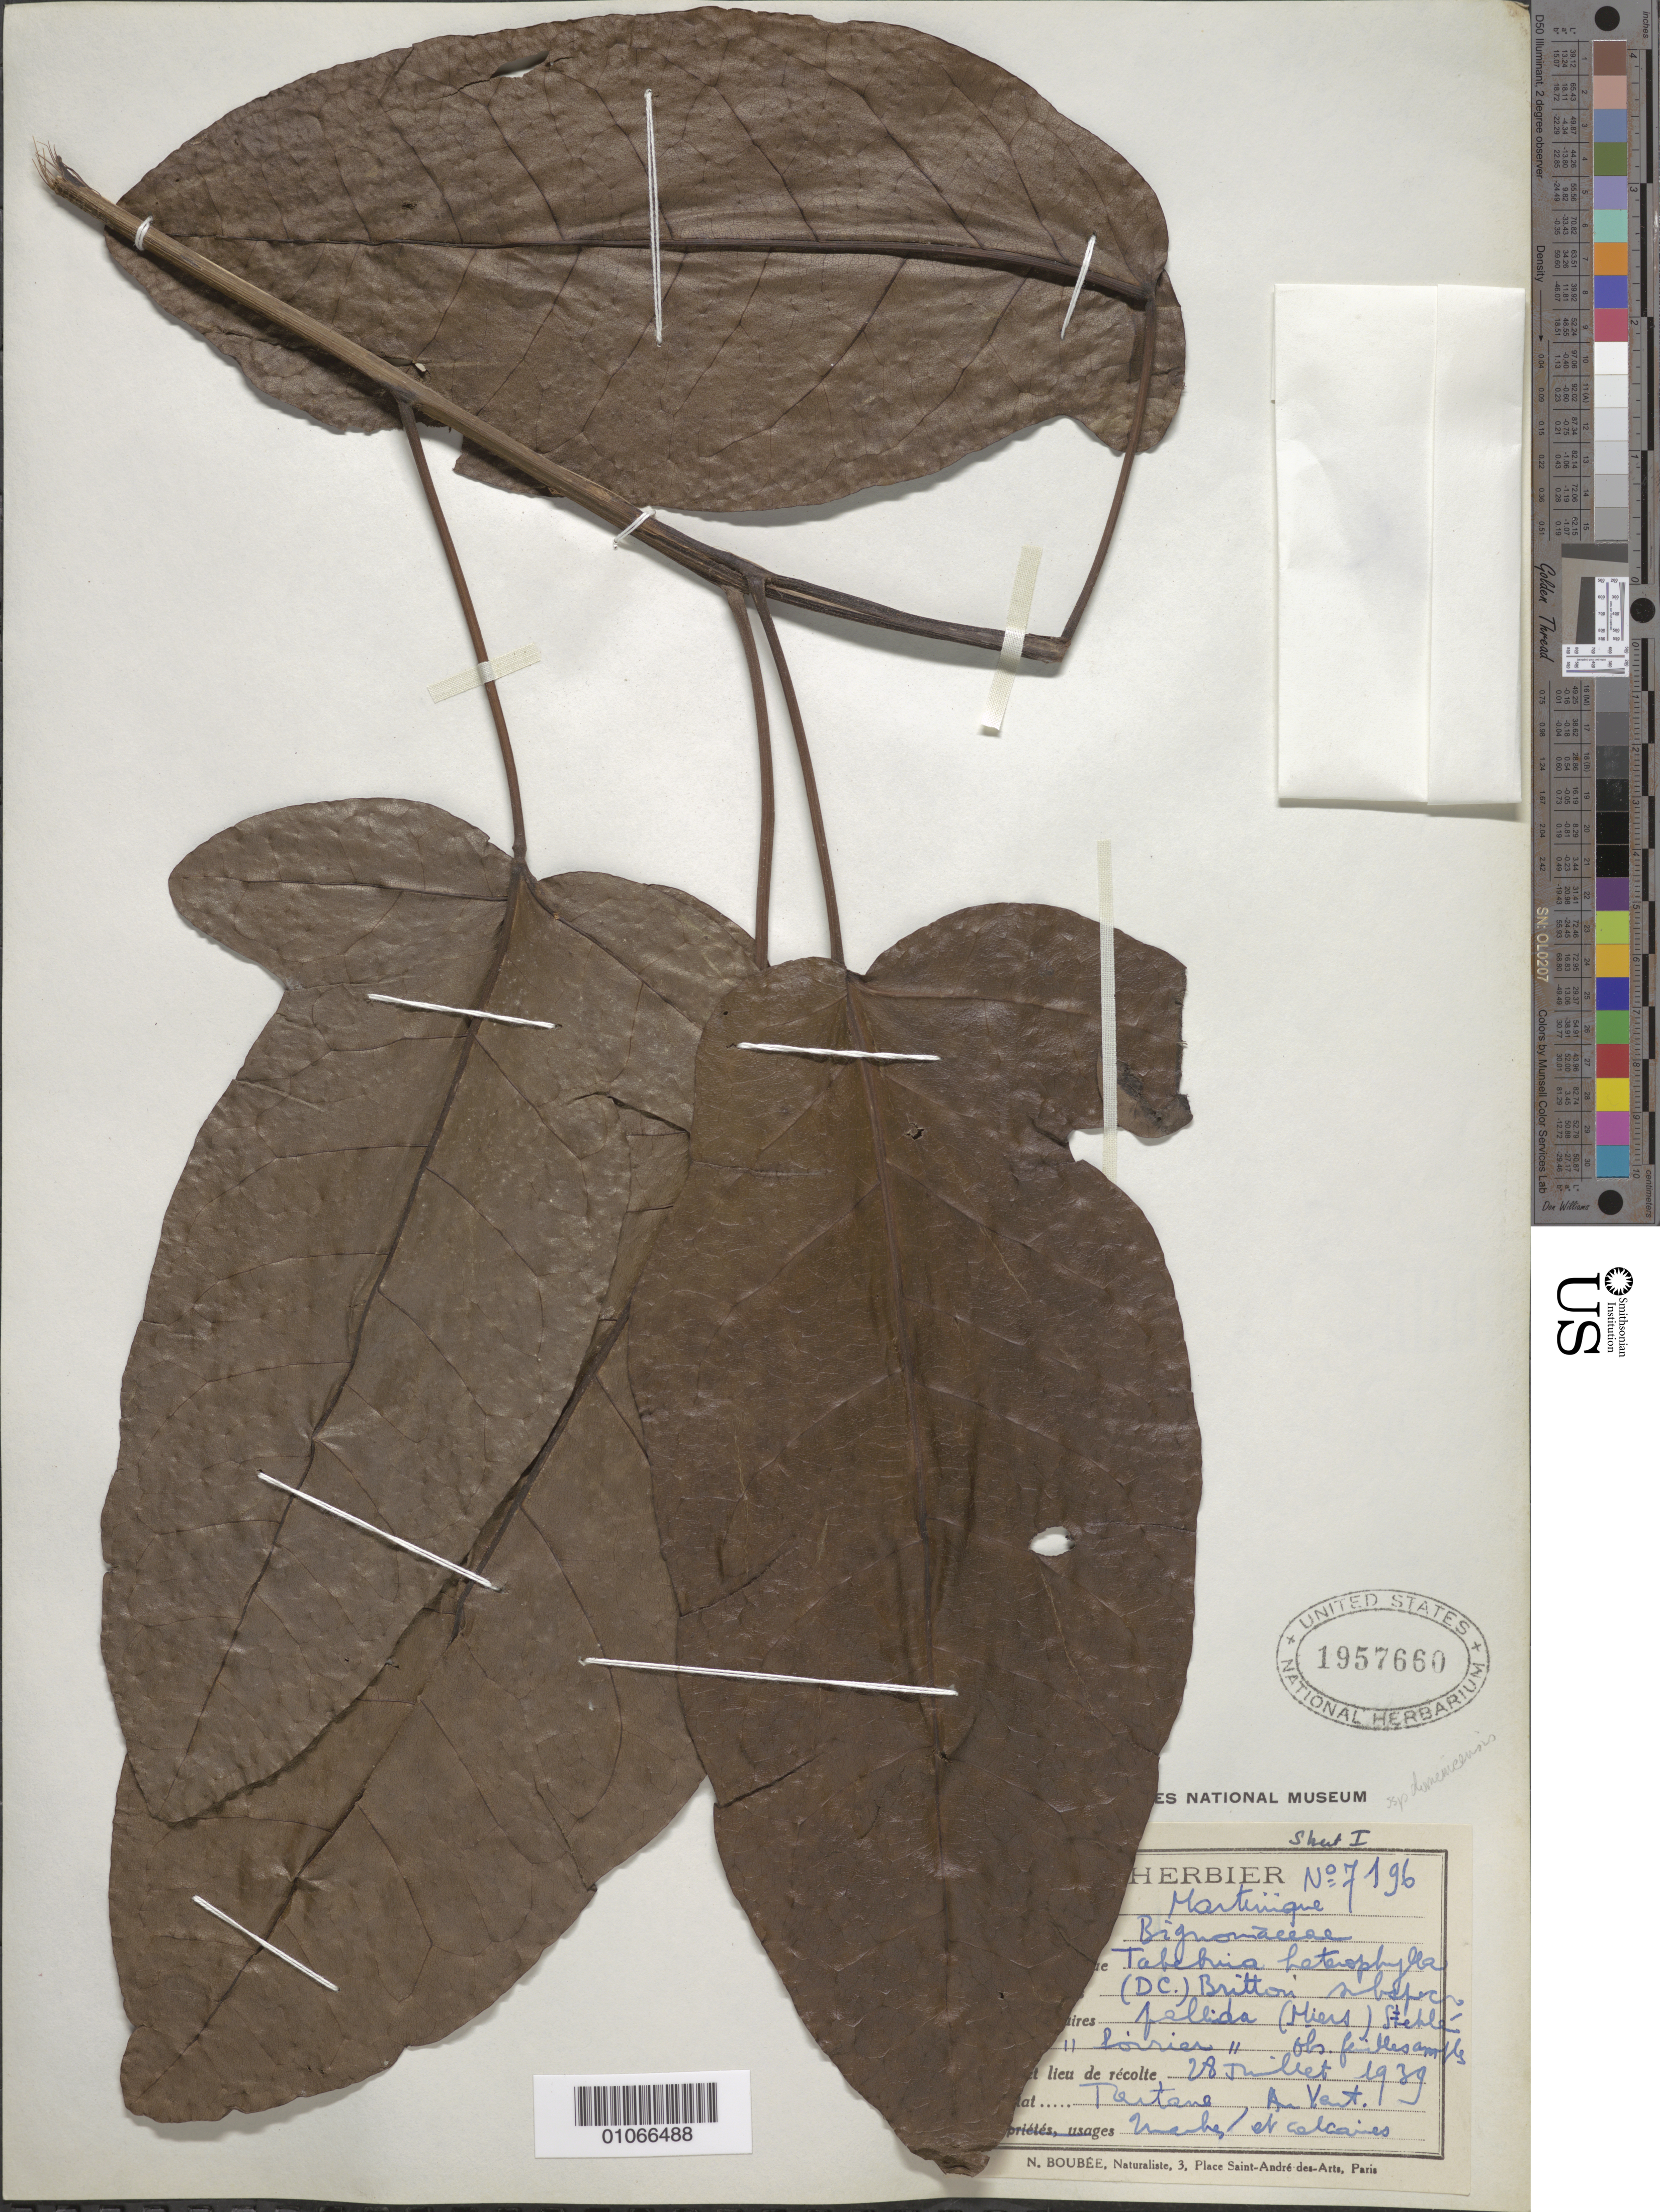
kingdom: Plantae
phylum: Tracheophyta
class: Magnoliopsida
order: Lamiales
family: Bignoniaceae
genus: Tabebuia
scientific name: Tabebuia heterophylla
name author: (DC.) Britton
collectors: H. Stehlé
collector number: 7196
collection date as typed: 28 Jul 1939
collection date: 1939-07-28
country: Martinique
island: Martinique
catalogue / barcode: US 1957660